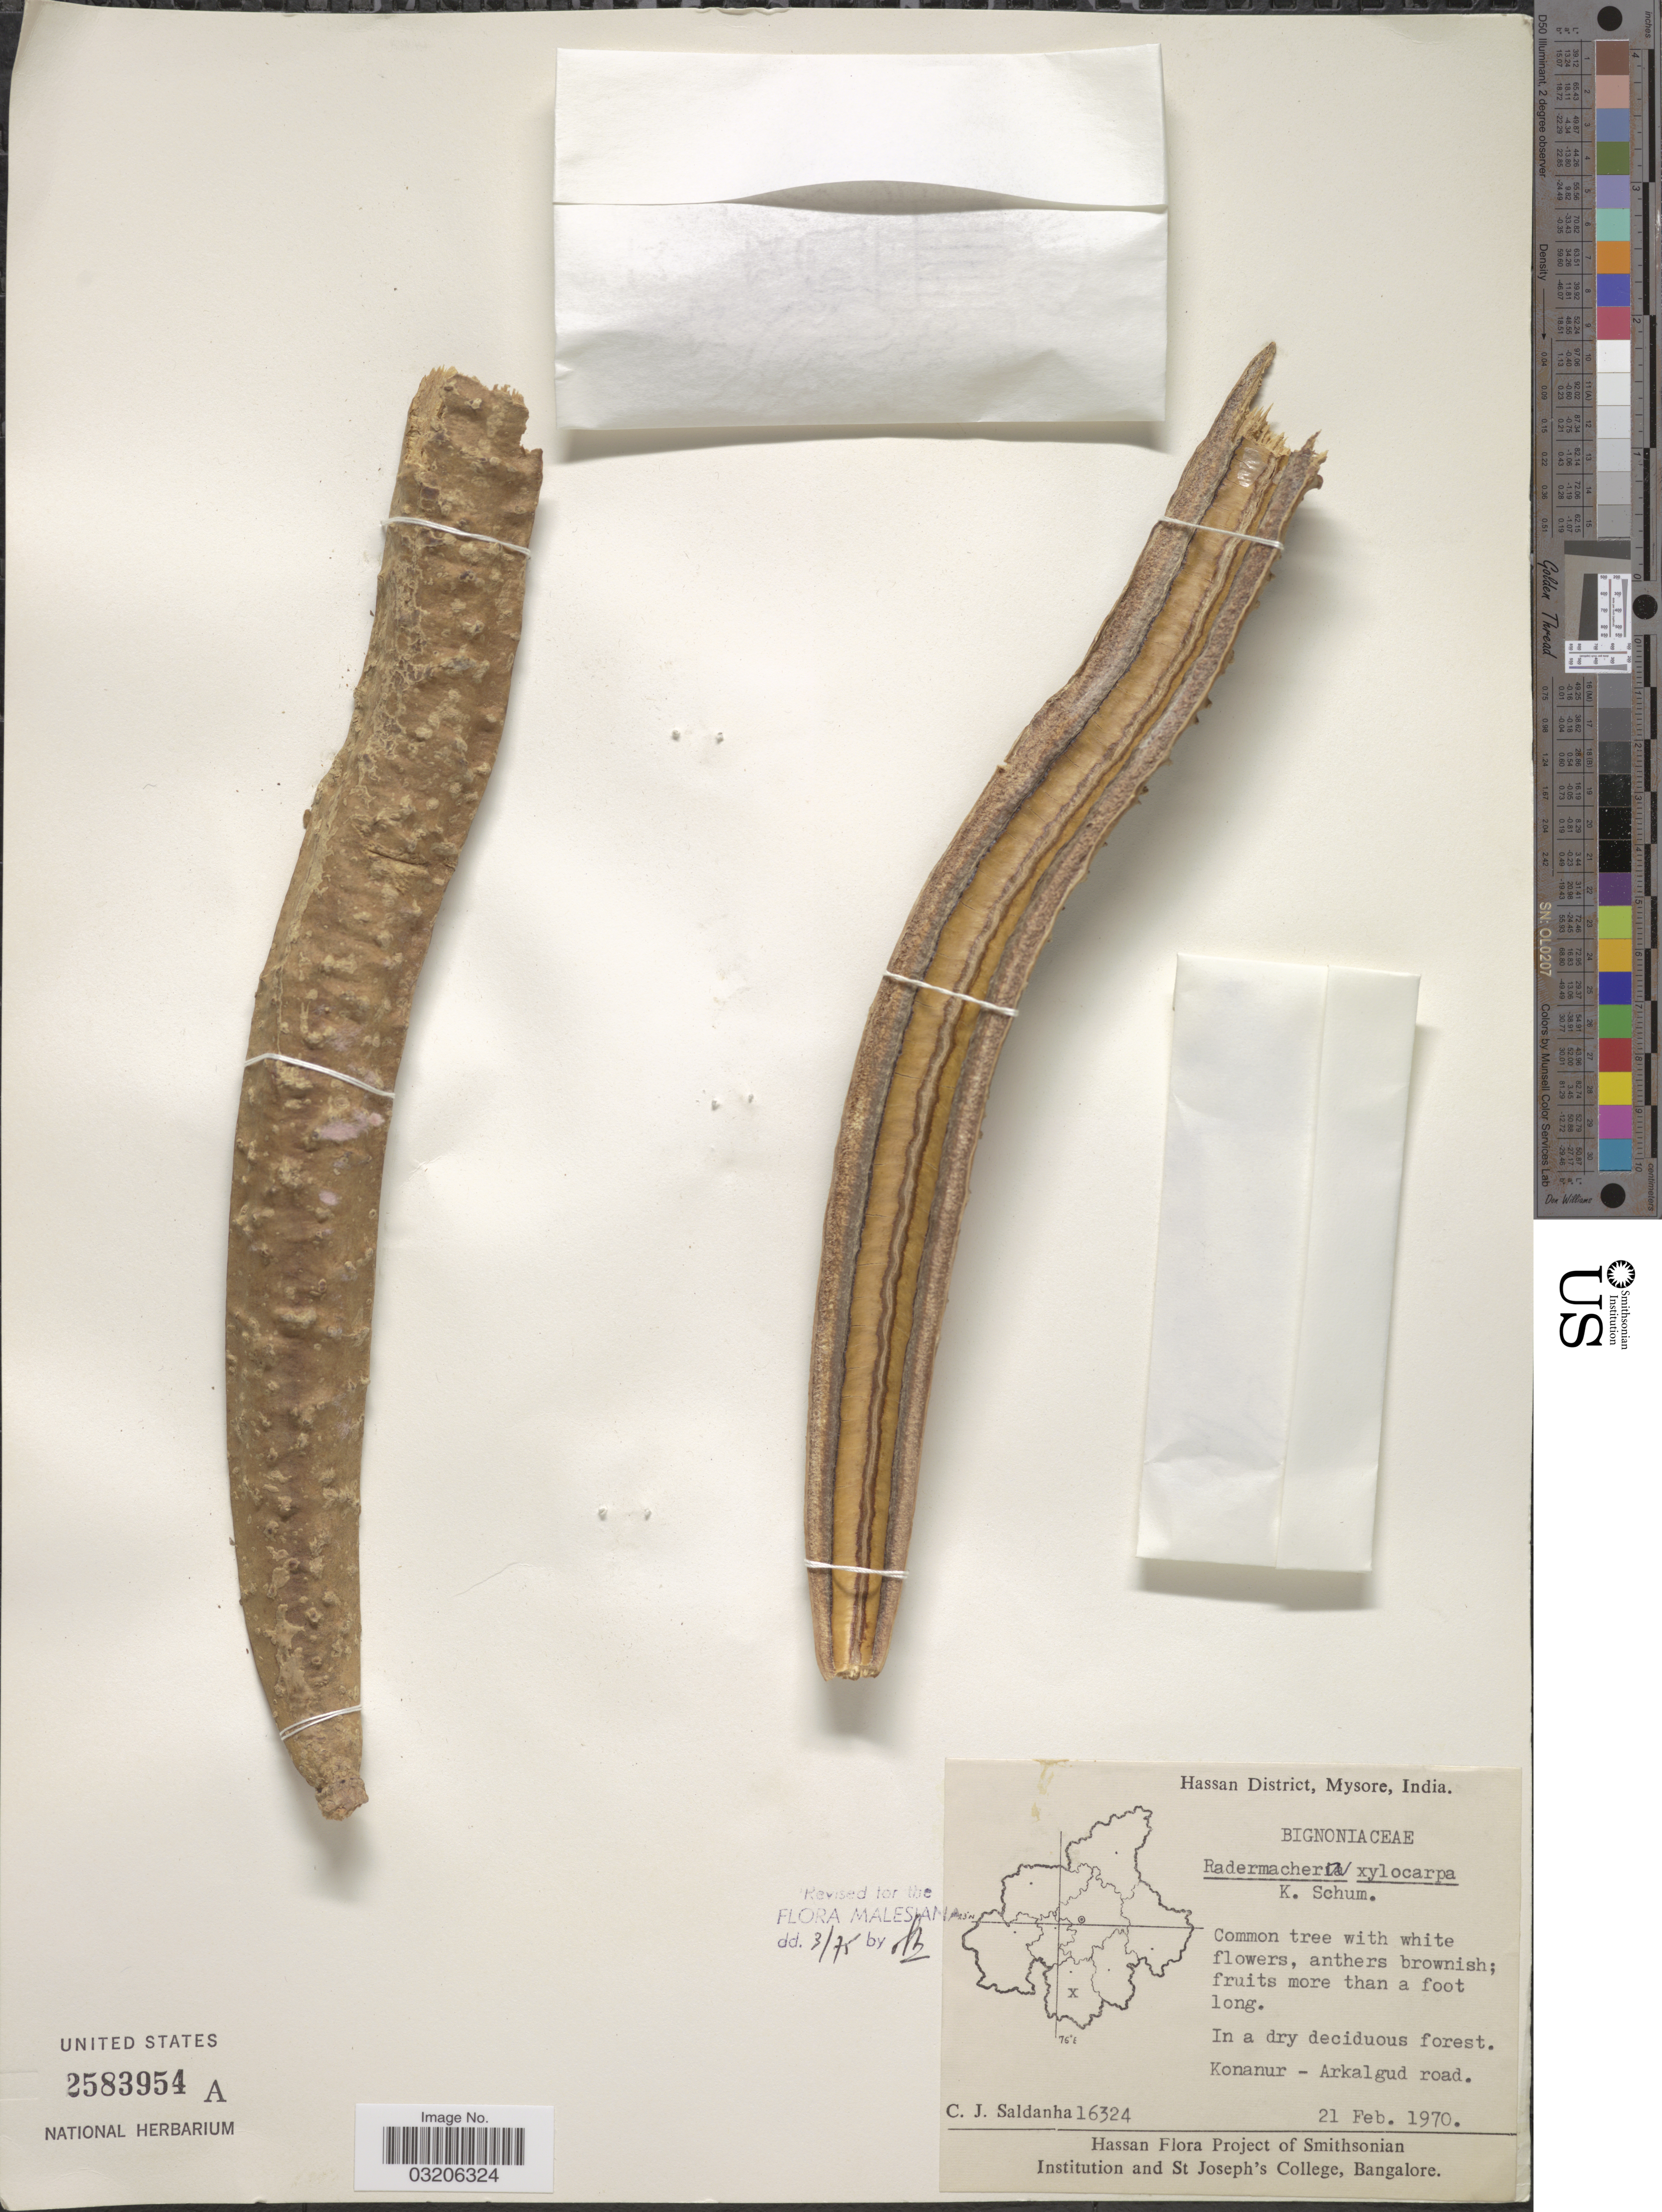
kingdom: Plantae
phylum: Tracheophyta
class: Magnoliopsida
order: Lamiales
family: Bignoniaceae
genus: Radermachera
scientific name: Radermachera xylocarpa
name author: (Roxb.) Roxb. ex K. Schum.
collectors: C. J. Saldanha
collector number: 16324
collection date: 1970-02-21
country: India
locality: Hassan District, Mysore. Konanur-Arkalgud road.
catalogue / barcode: US 2583954A